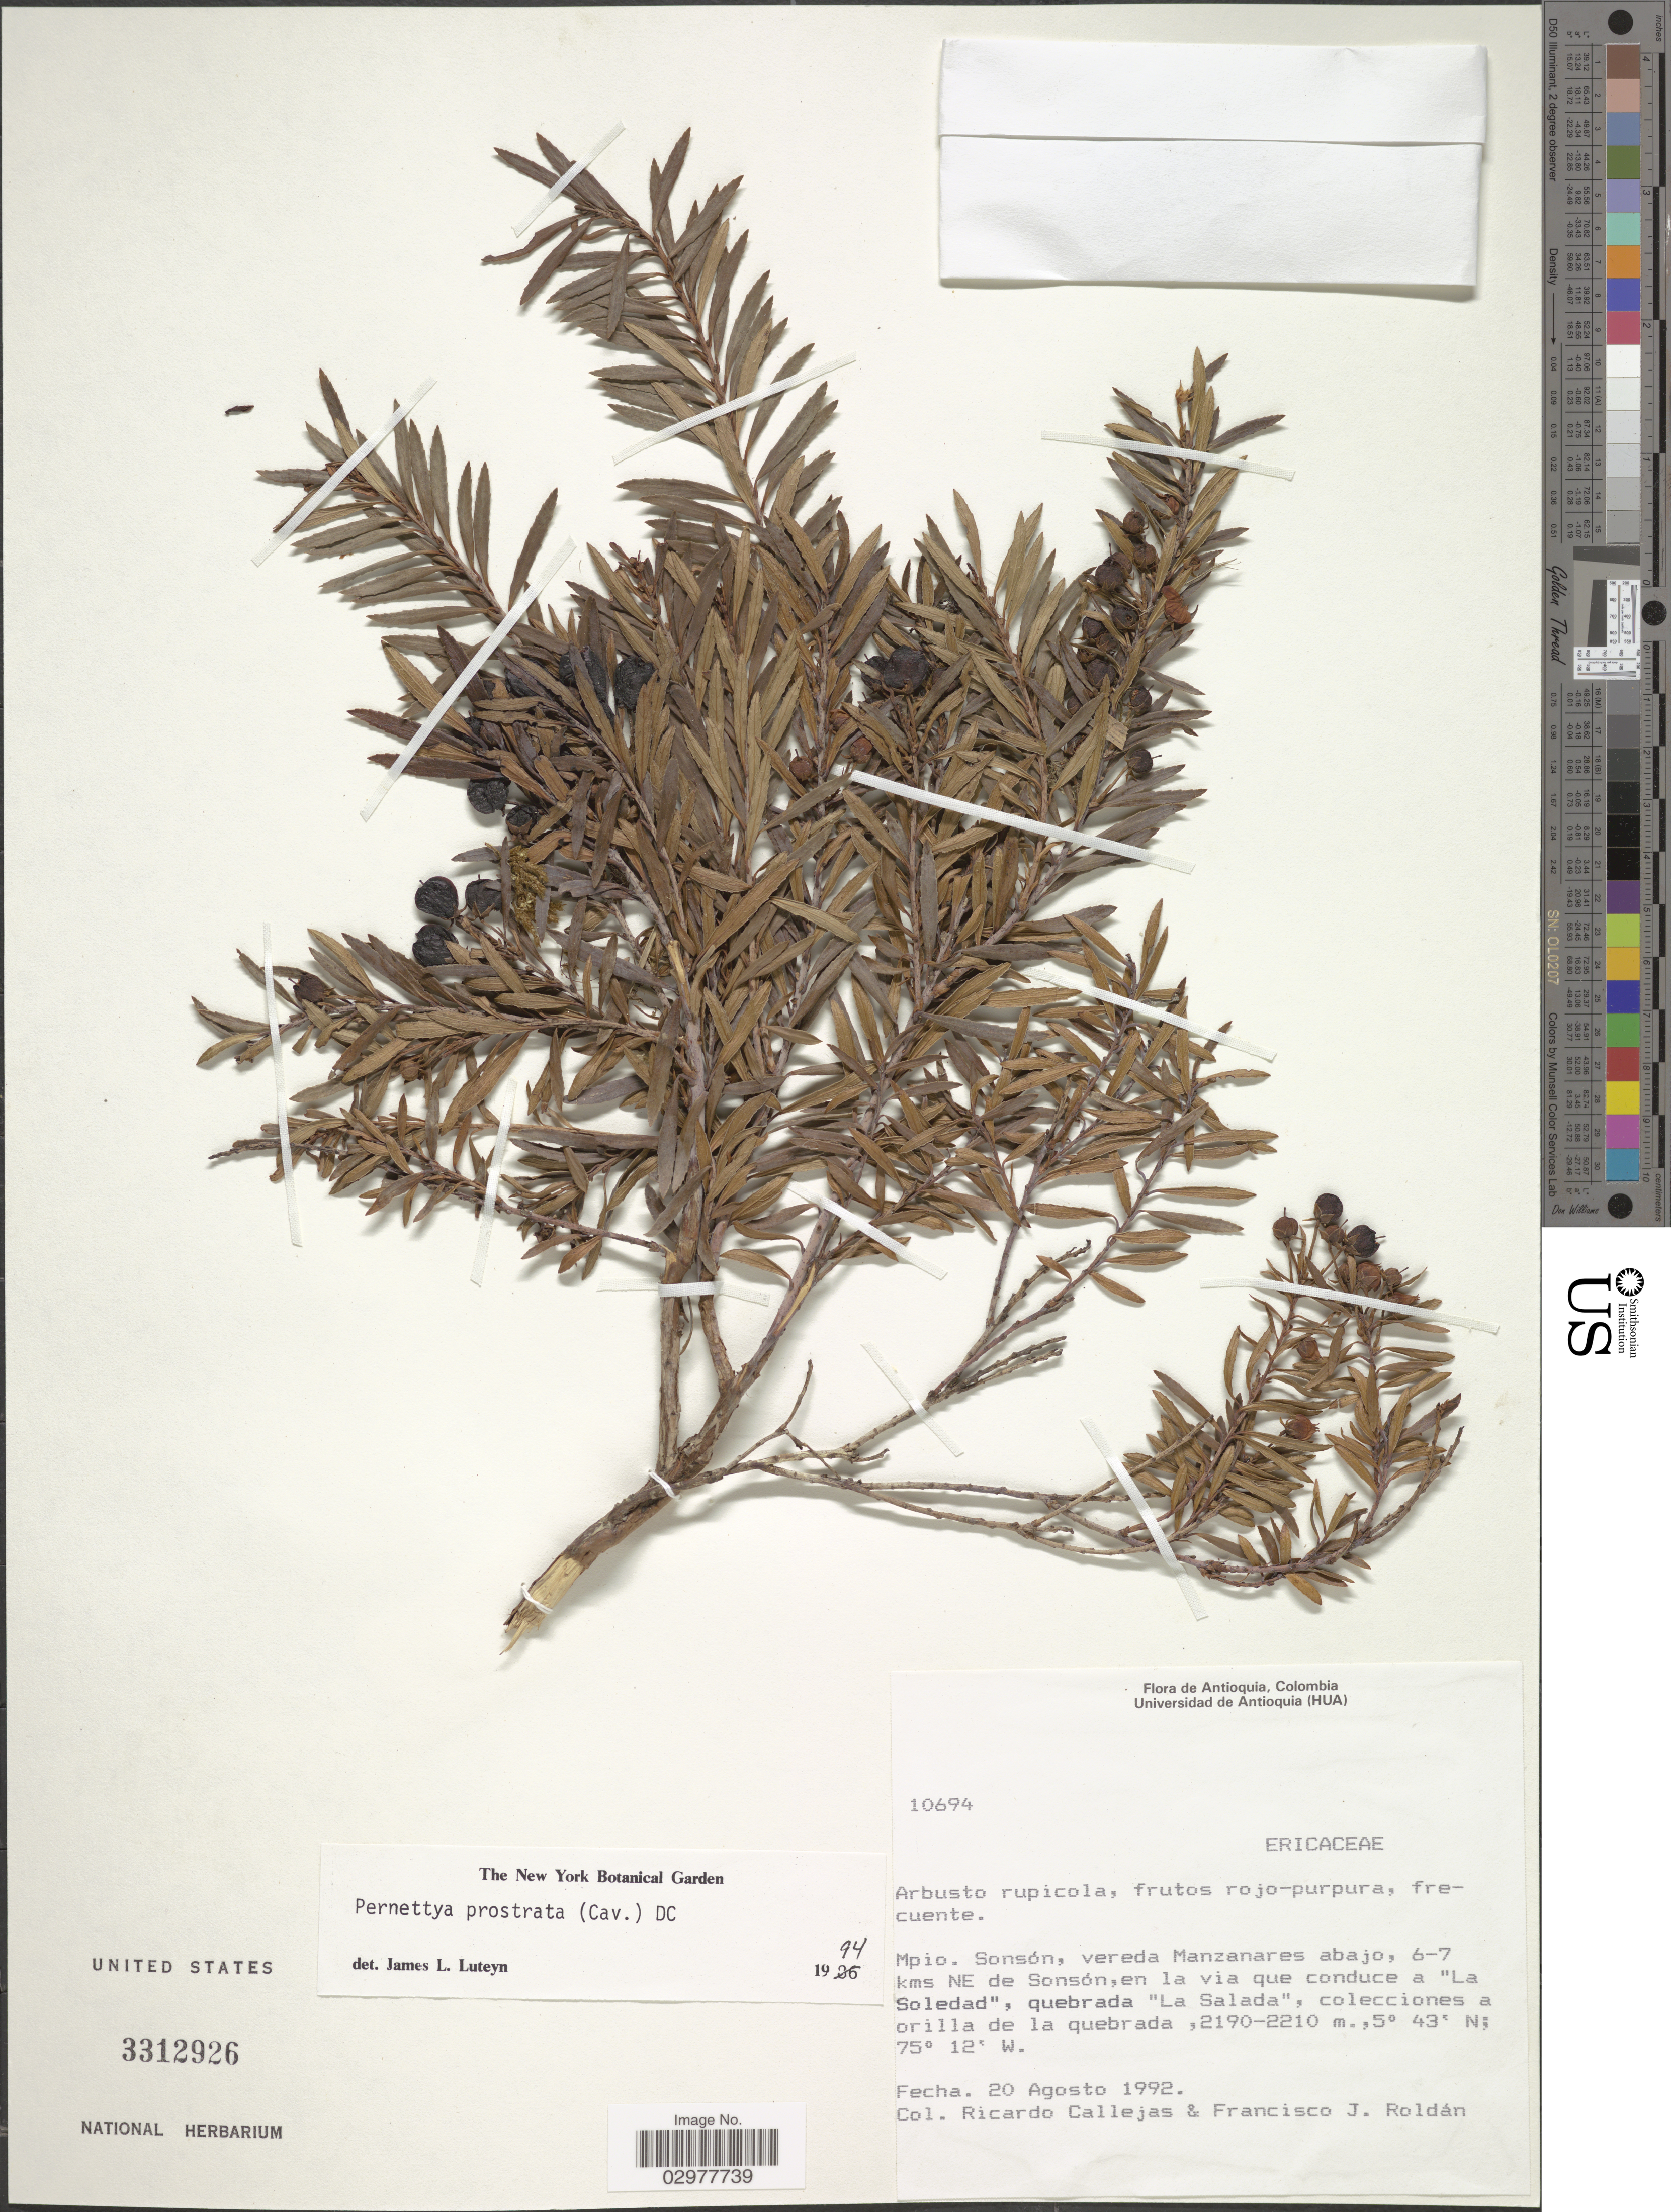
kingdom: Plantae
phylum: Tracheophyta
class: Magnoliopsida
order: Ericales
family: Ericaceae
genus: Pernettya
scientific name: Pernettya prostrata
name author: (Cav.) DC.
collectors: R. Callejas & F. J. Roldán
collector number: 10694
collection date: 1992-08-20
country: Colombia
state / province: Antioquia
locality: Mpio. Sonsón, vereda Manzanares abajo, 6-7 kms NE de Sonsón, en la via que conduce a "La Soledad", quebrada "La Salada", colleciones a orilla de la quebrada.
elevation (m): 2190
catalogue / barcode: US 3312926